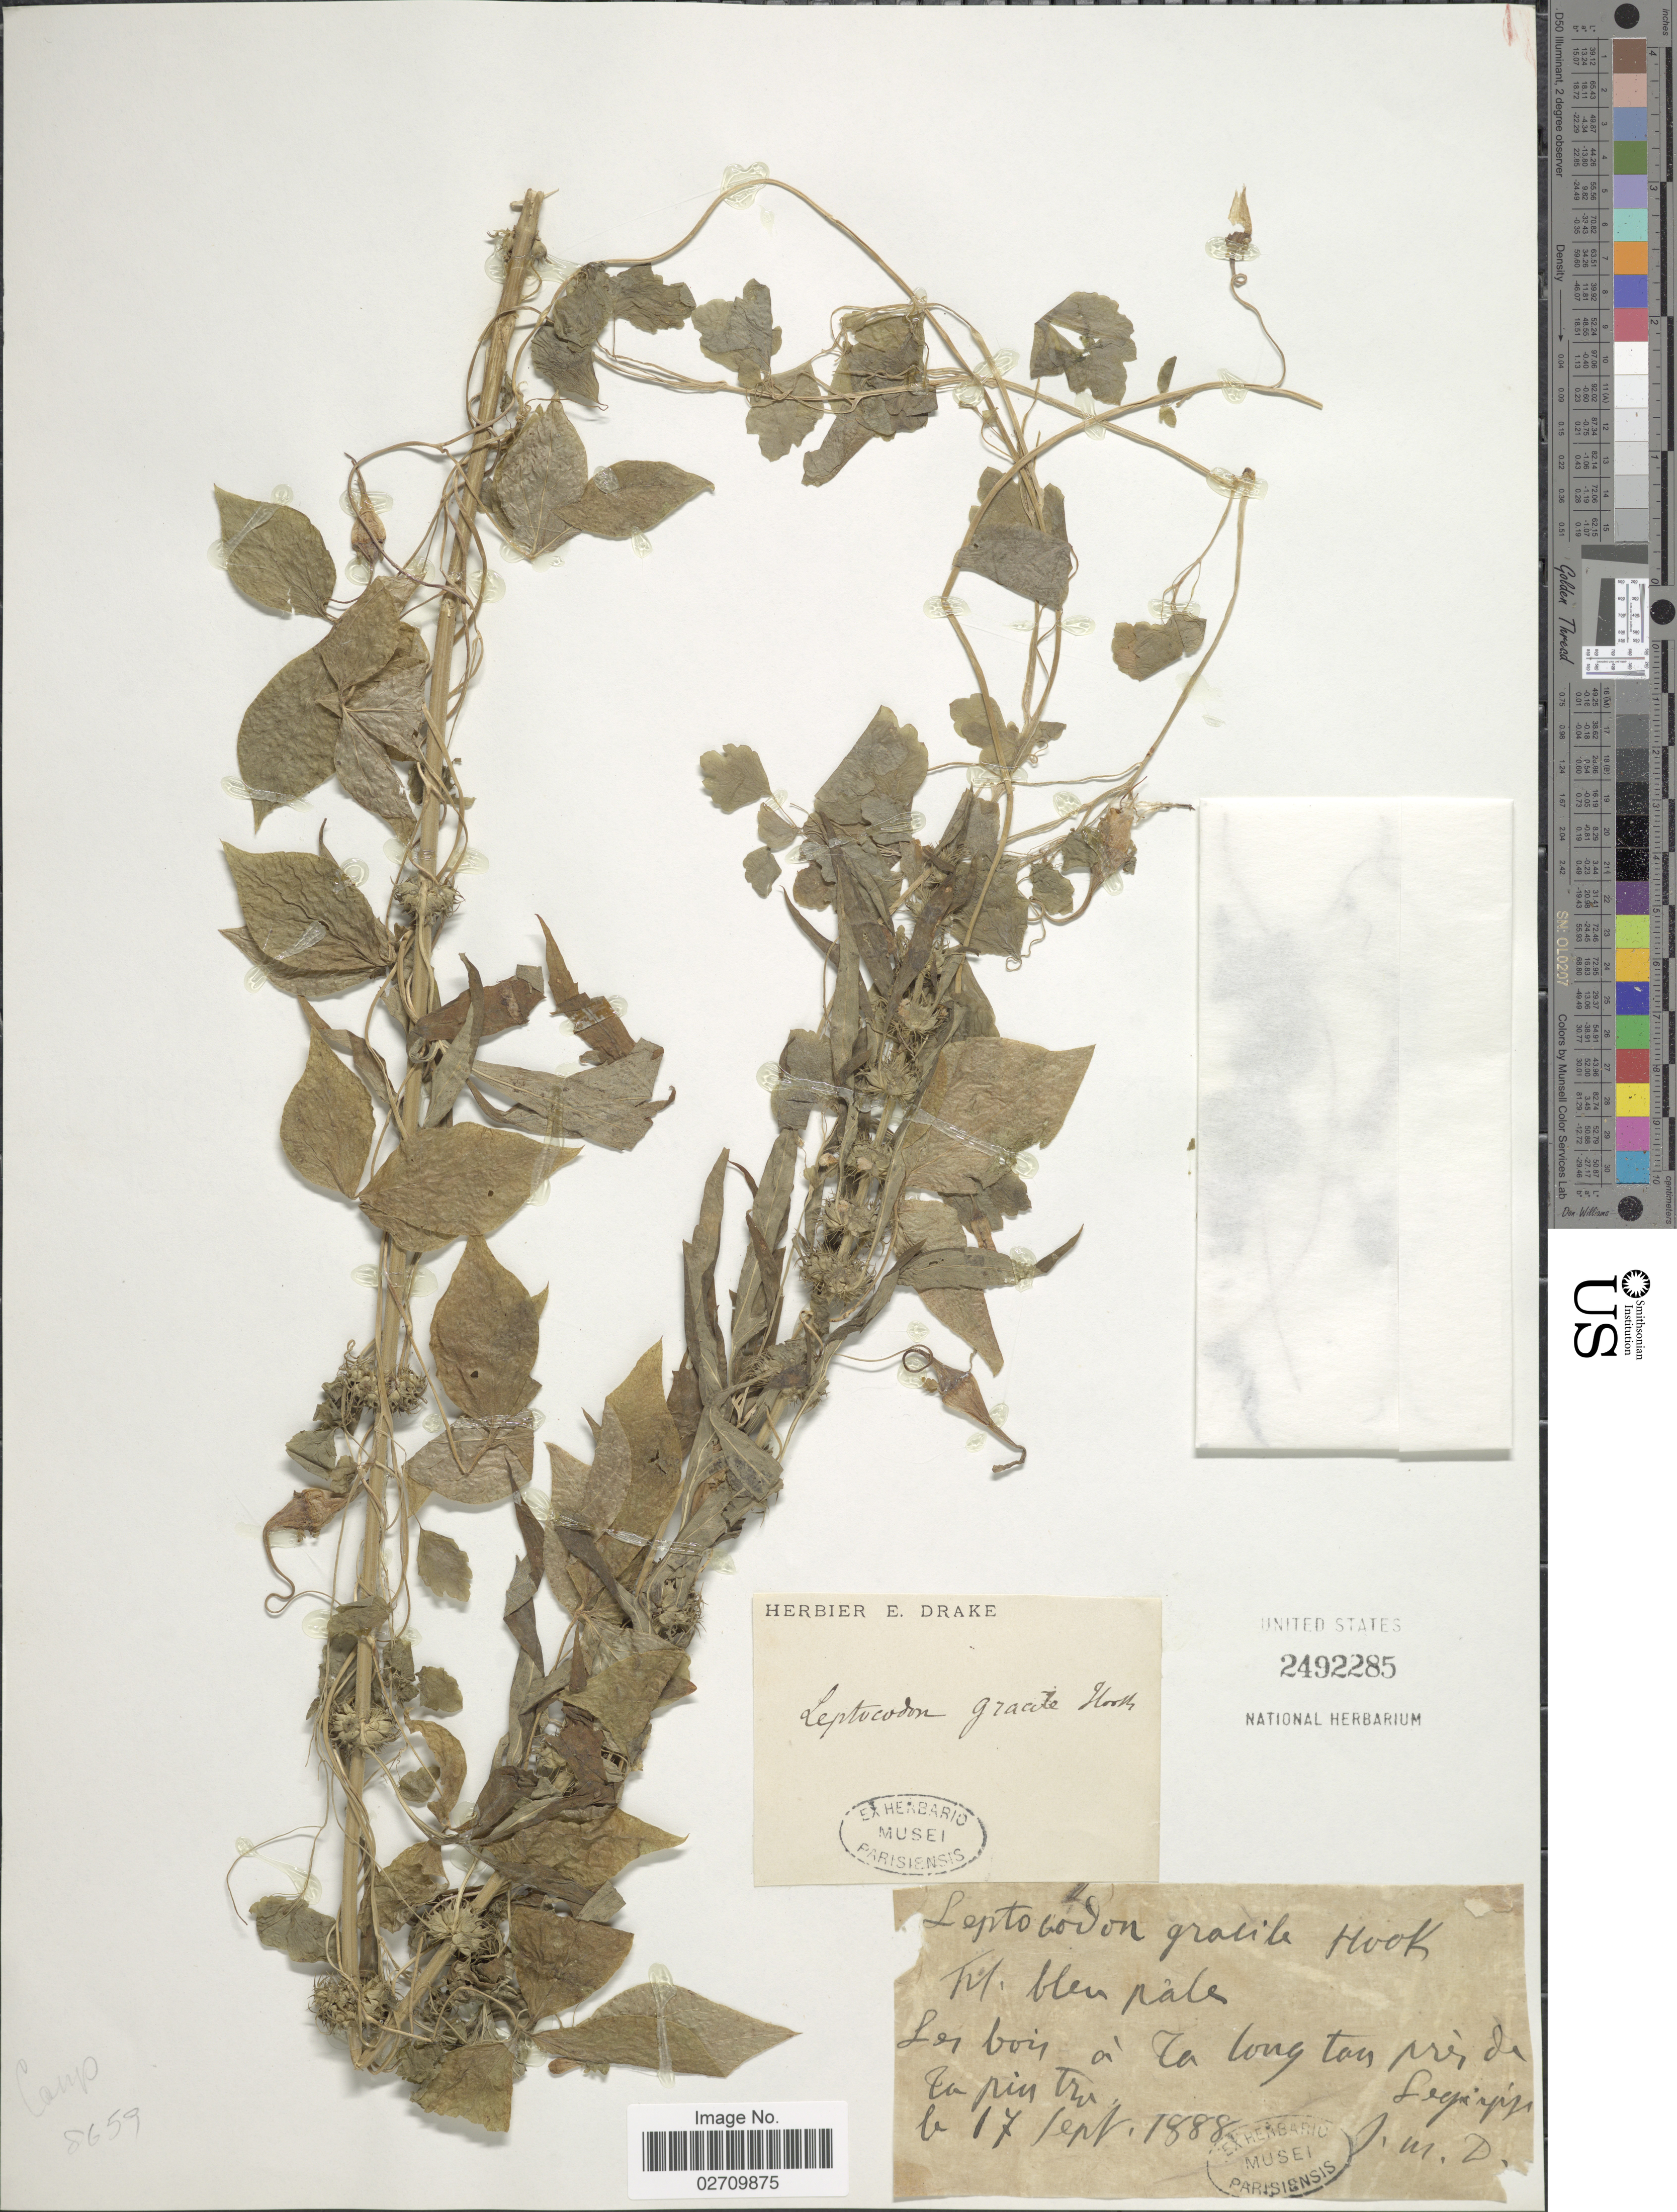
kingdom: Plantae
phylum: Tracheophyta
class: Magnoliopsida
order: Asterales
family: Campanulaceae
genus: Leptocodon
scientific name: Leptocodon gracilis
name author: (Hook. f. & Thomson) Lem.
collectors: -. Ipse & J. Delavay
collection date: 1888-09-17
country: Vietnam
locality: Loi bois a Ta long Tan uri de Ta pin tru [interpreted]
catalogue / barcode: US 2492285